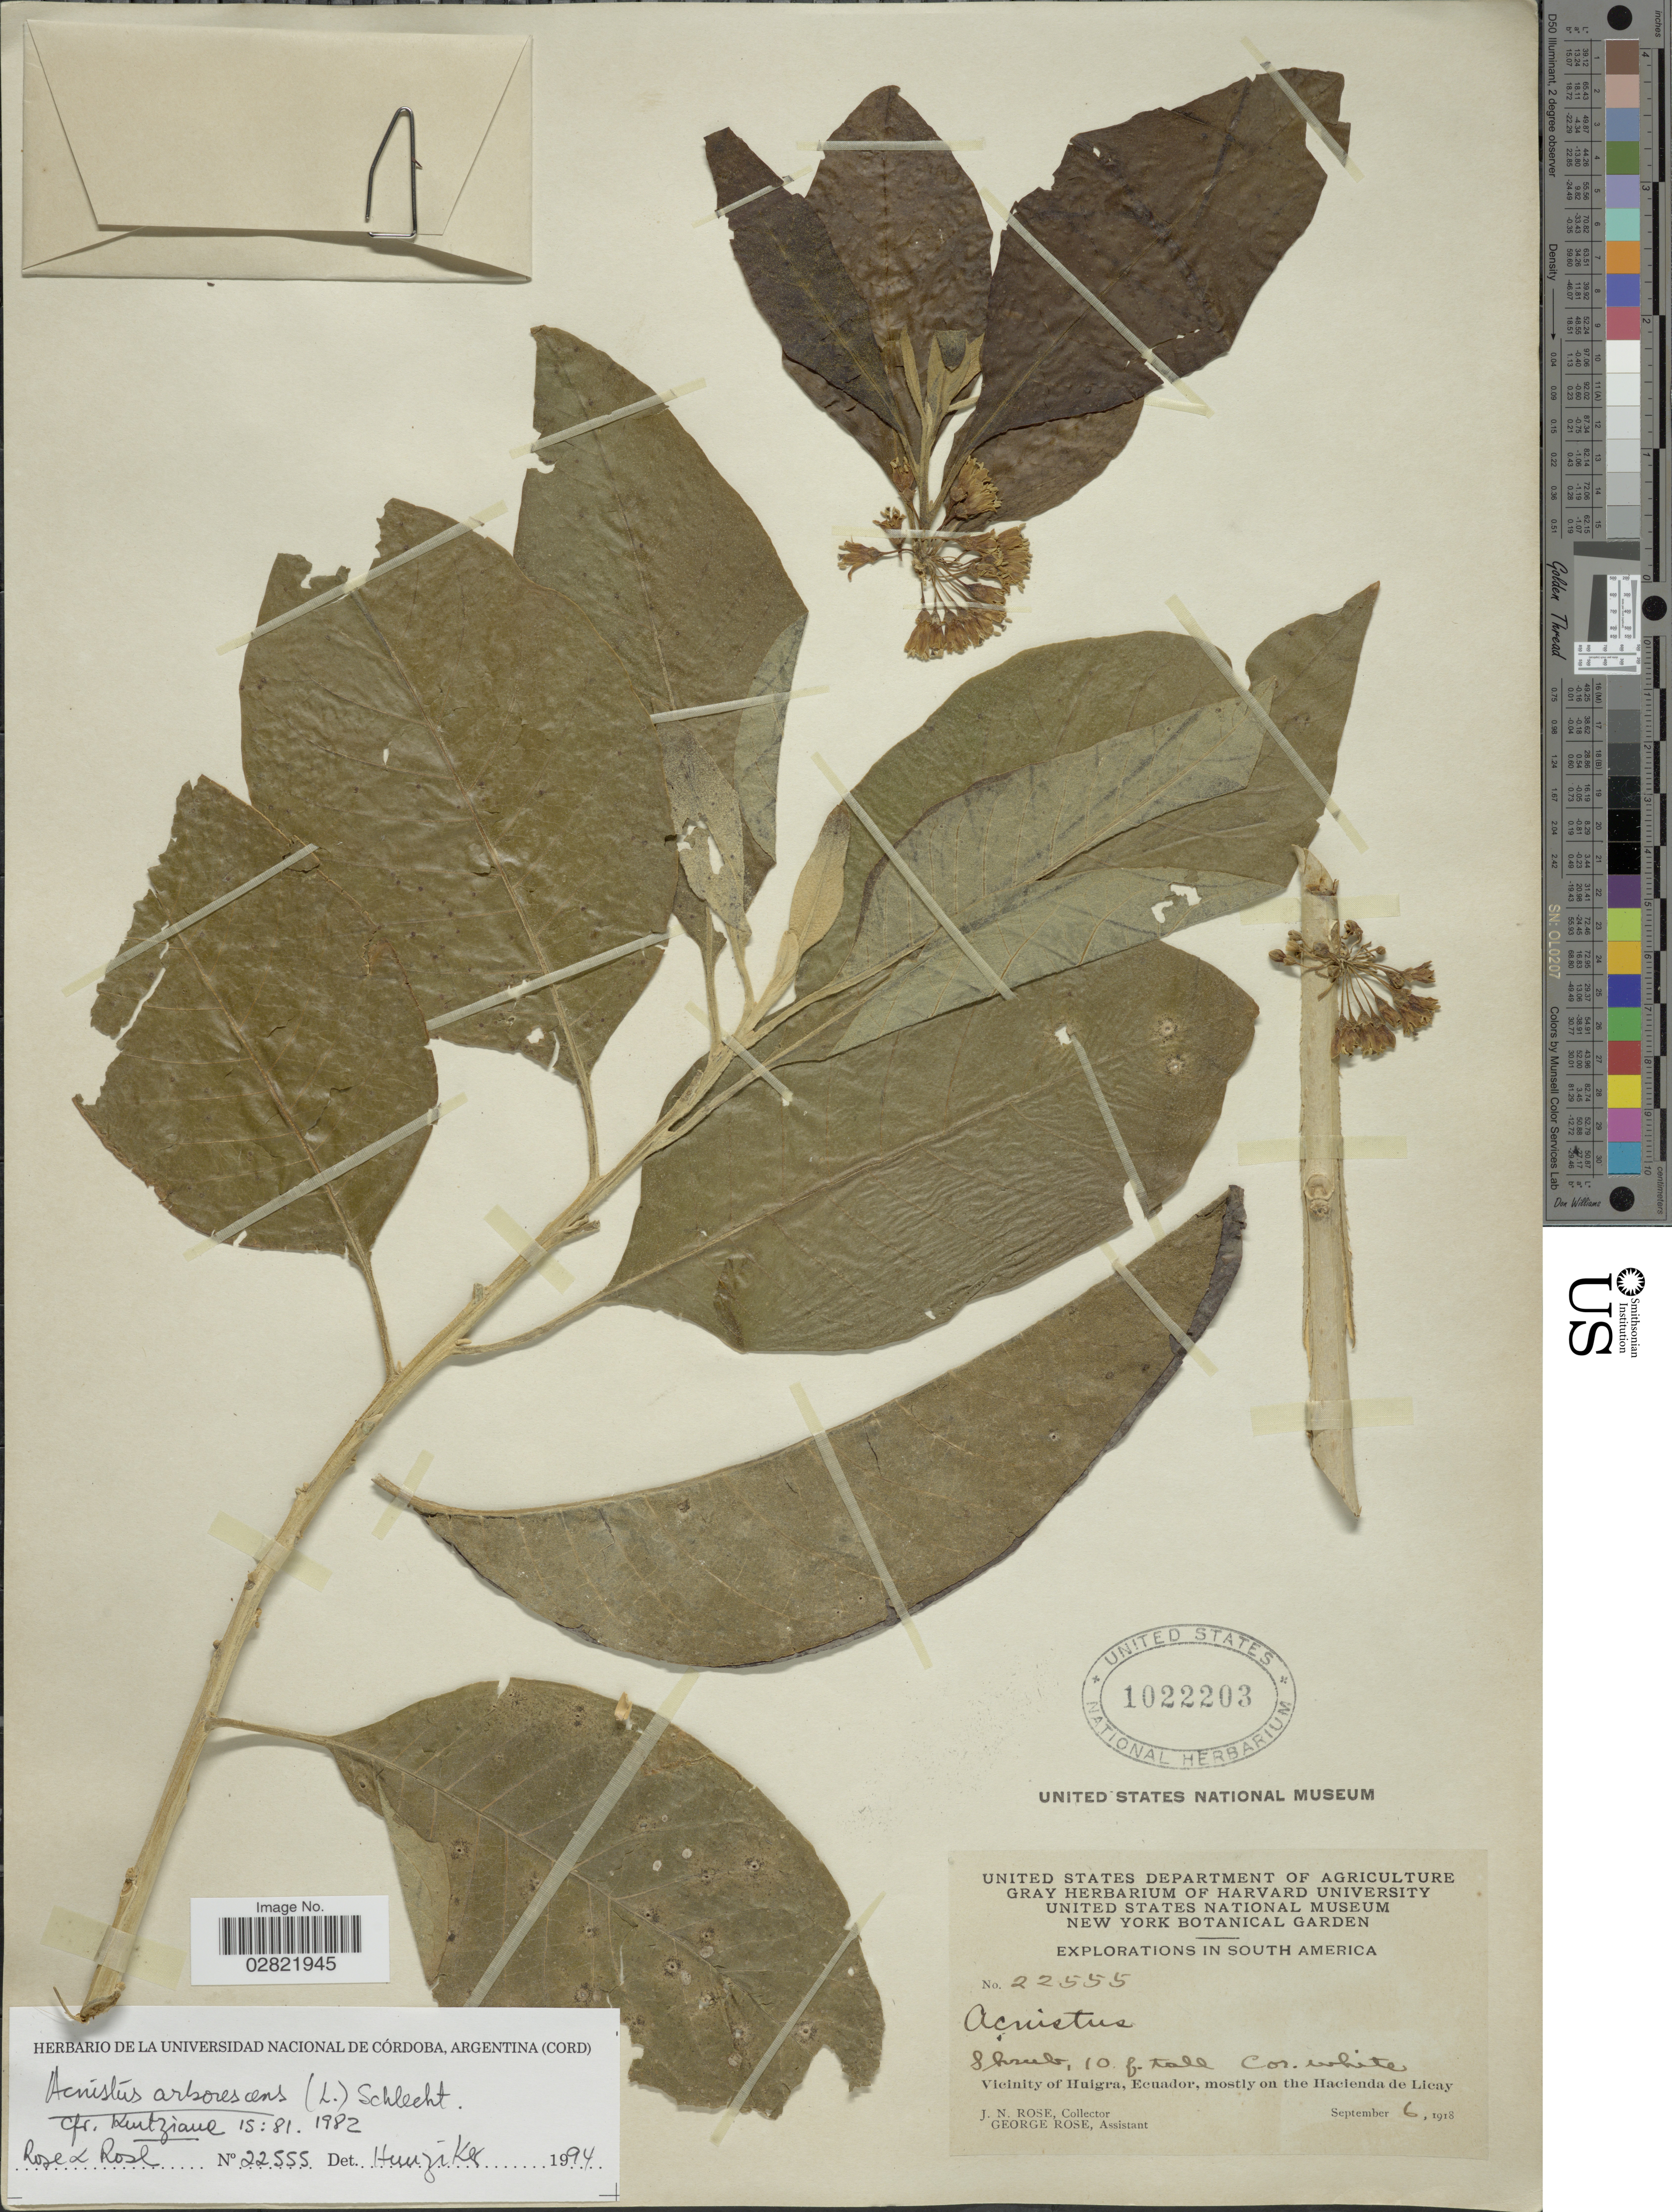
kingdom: Plantae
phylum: Tracheophyta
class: Magnoliopsida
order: Solanales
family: Solanaceae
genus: Acnistus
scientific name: Acnistus arborescens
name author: (L.) Schltdl.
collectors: J. N. Rose & G. Rose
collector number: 22555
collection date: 1918-09-06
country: Ecuador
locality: Vicinity of Huigra, mostly on the Hacienda de Licay.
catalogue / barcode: US 1022203